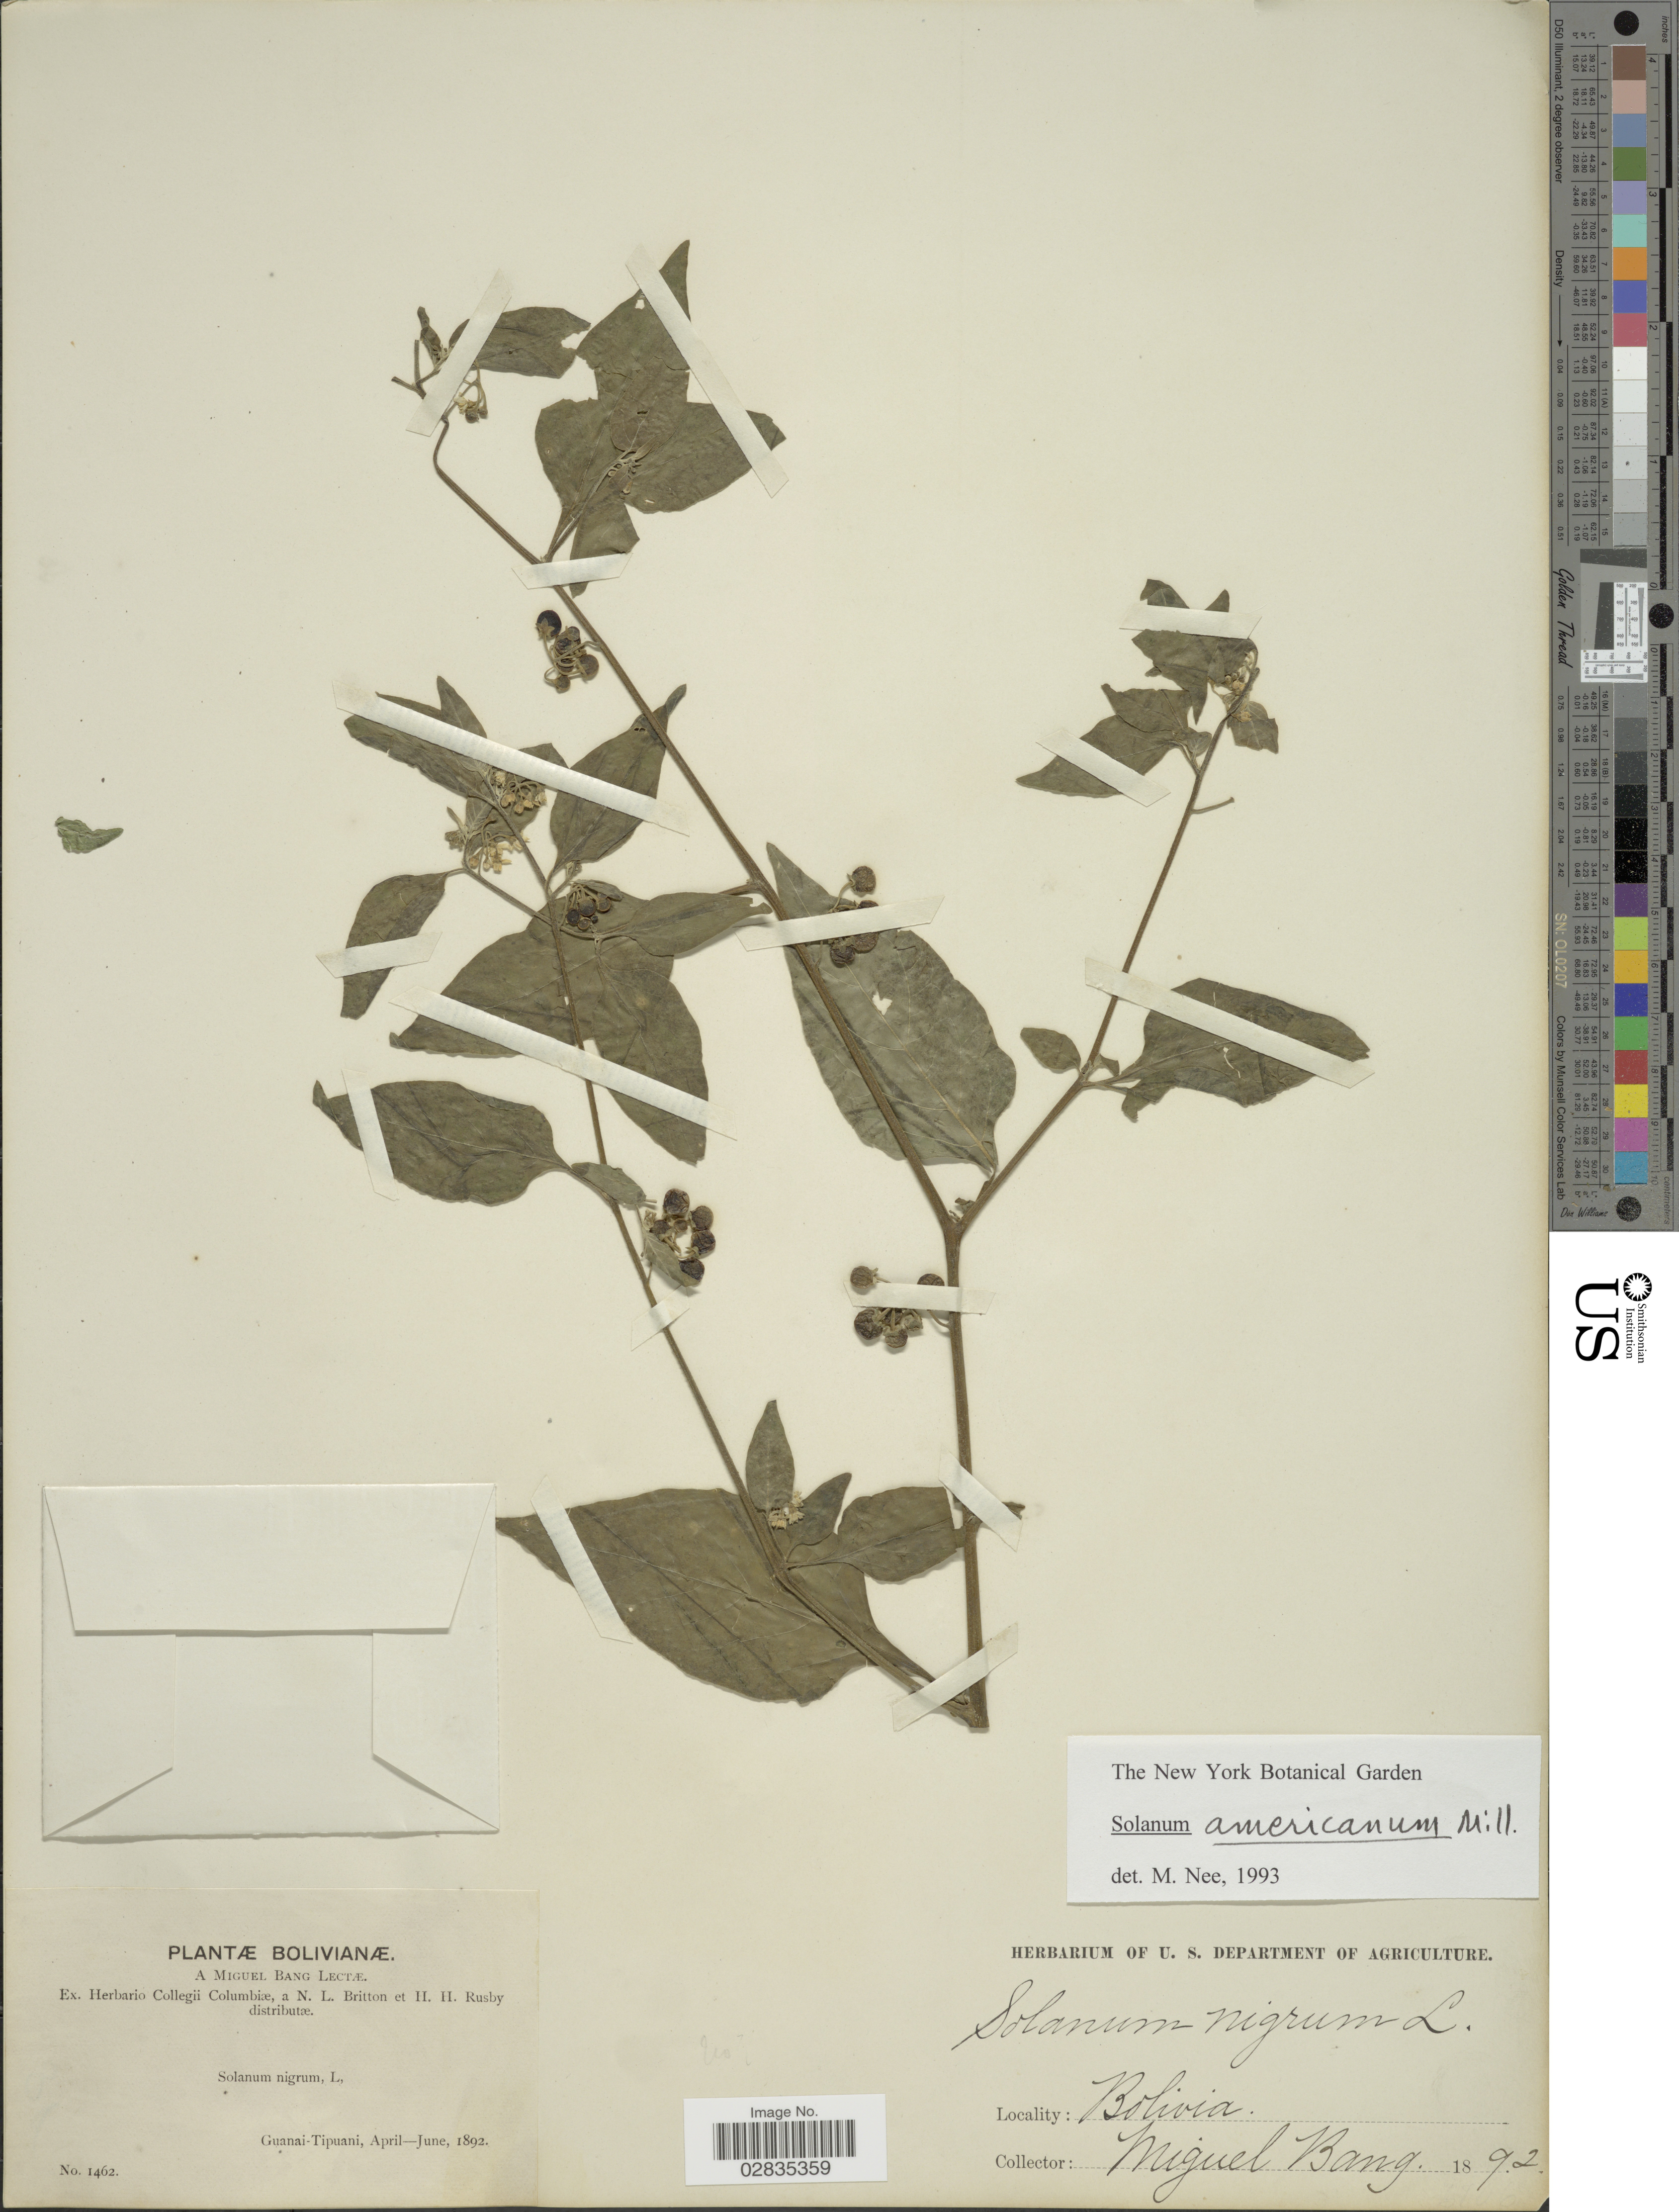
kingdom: Plantae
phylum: Tracheophyta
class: Magnoliopsida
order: Solanales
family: Solanaceae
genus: Solanum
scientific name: Solanum americanum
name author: Mill.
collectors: M. Bang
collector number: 1462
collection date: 1892-04/1892-06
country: Bolivia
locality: Guanai-Tipuani.